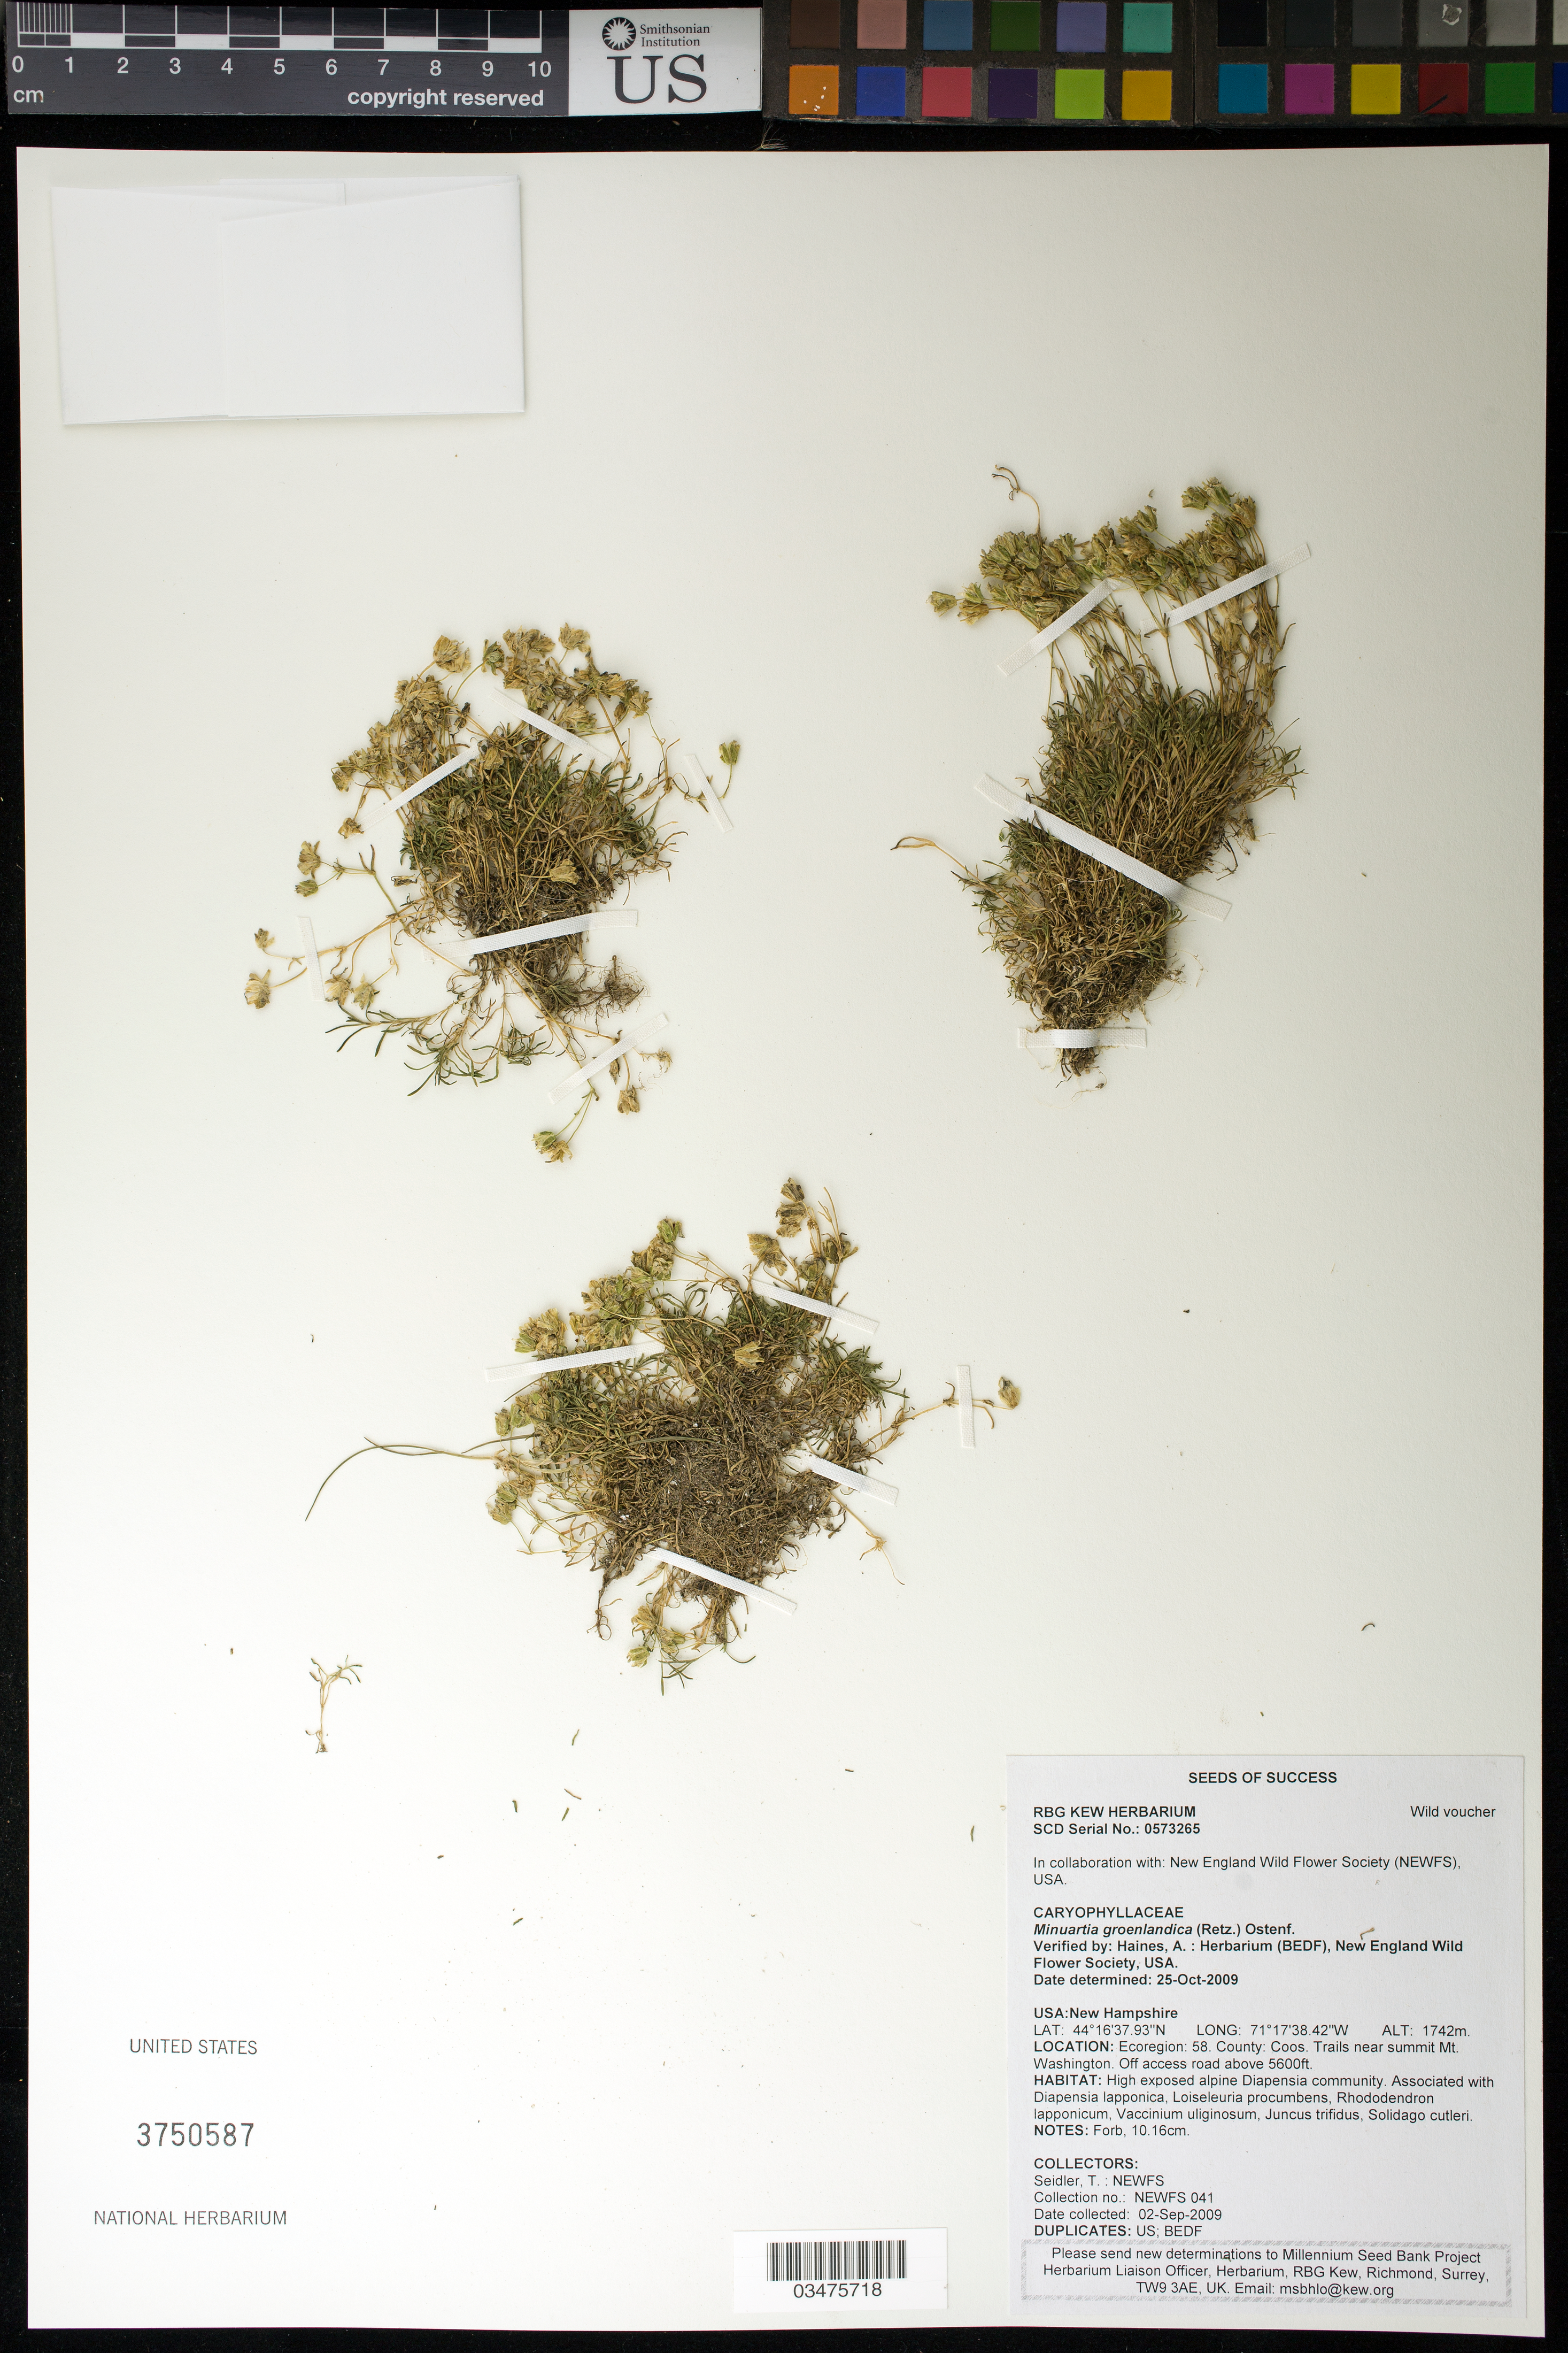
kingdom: Plantae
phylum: Tracheophyta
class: Magnoliopsida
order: Caryophyllales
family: Caryophyllaceae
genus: Minuartia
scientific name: Minuartia groenlandica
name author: (Retz.) Ostenf.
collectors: T. Seidler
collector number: NEWFS 041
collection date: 2009-09-02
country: United States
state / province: New Hampshire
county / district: Coos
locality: Trails near summit Mt. Washington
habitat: High exposed alpine Diapensia community.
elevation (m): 1742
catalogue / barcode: US 3750587